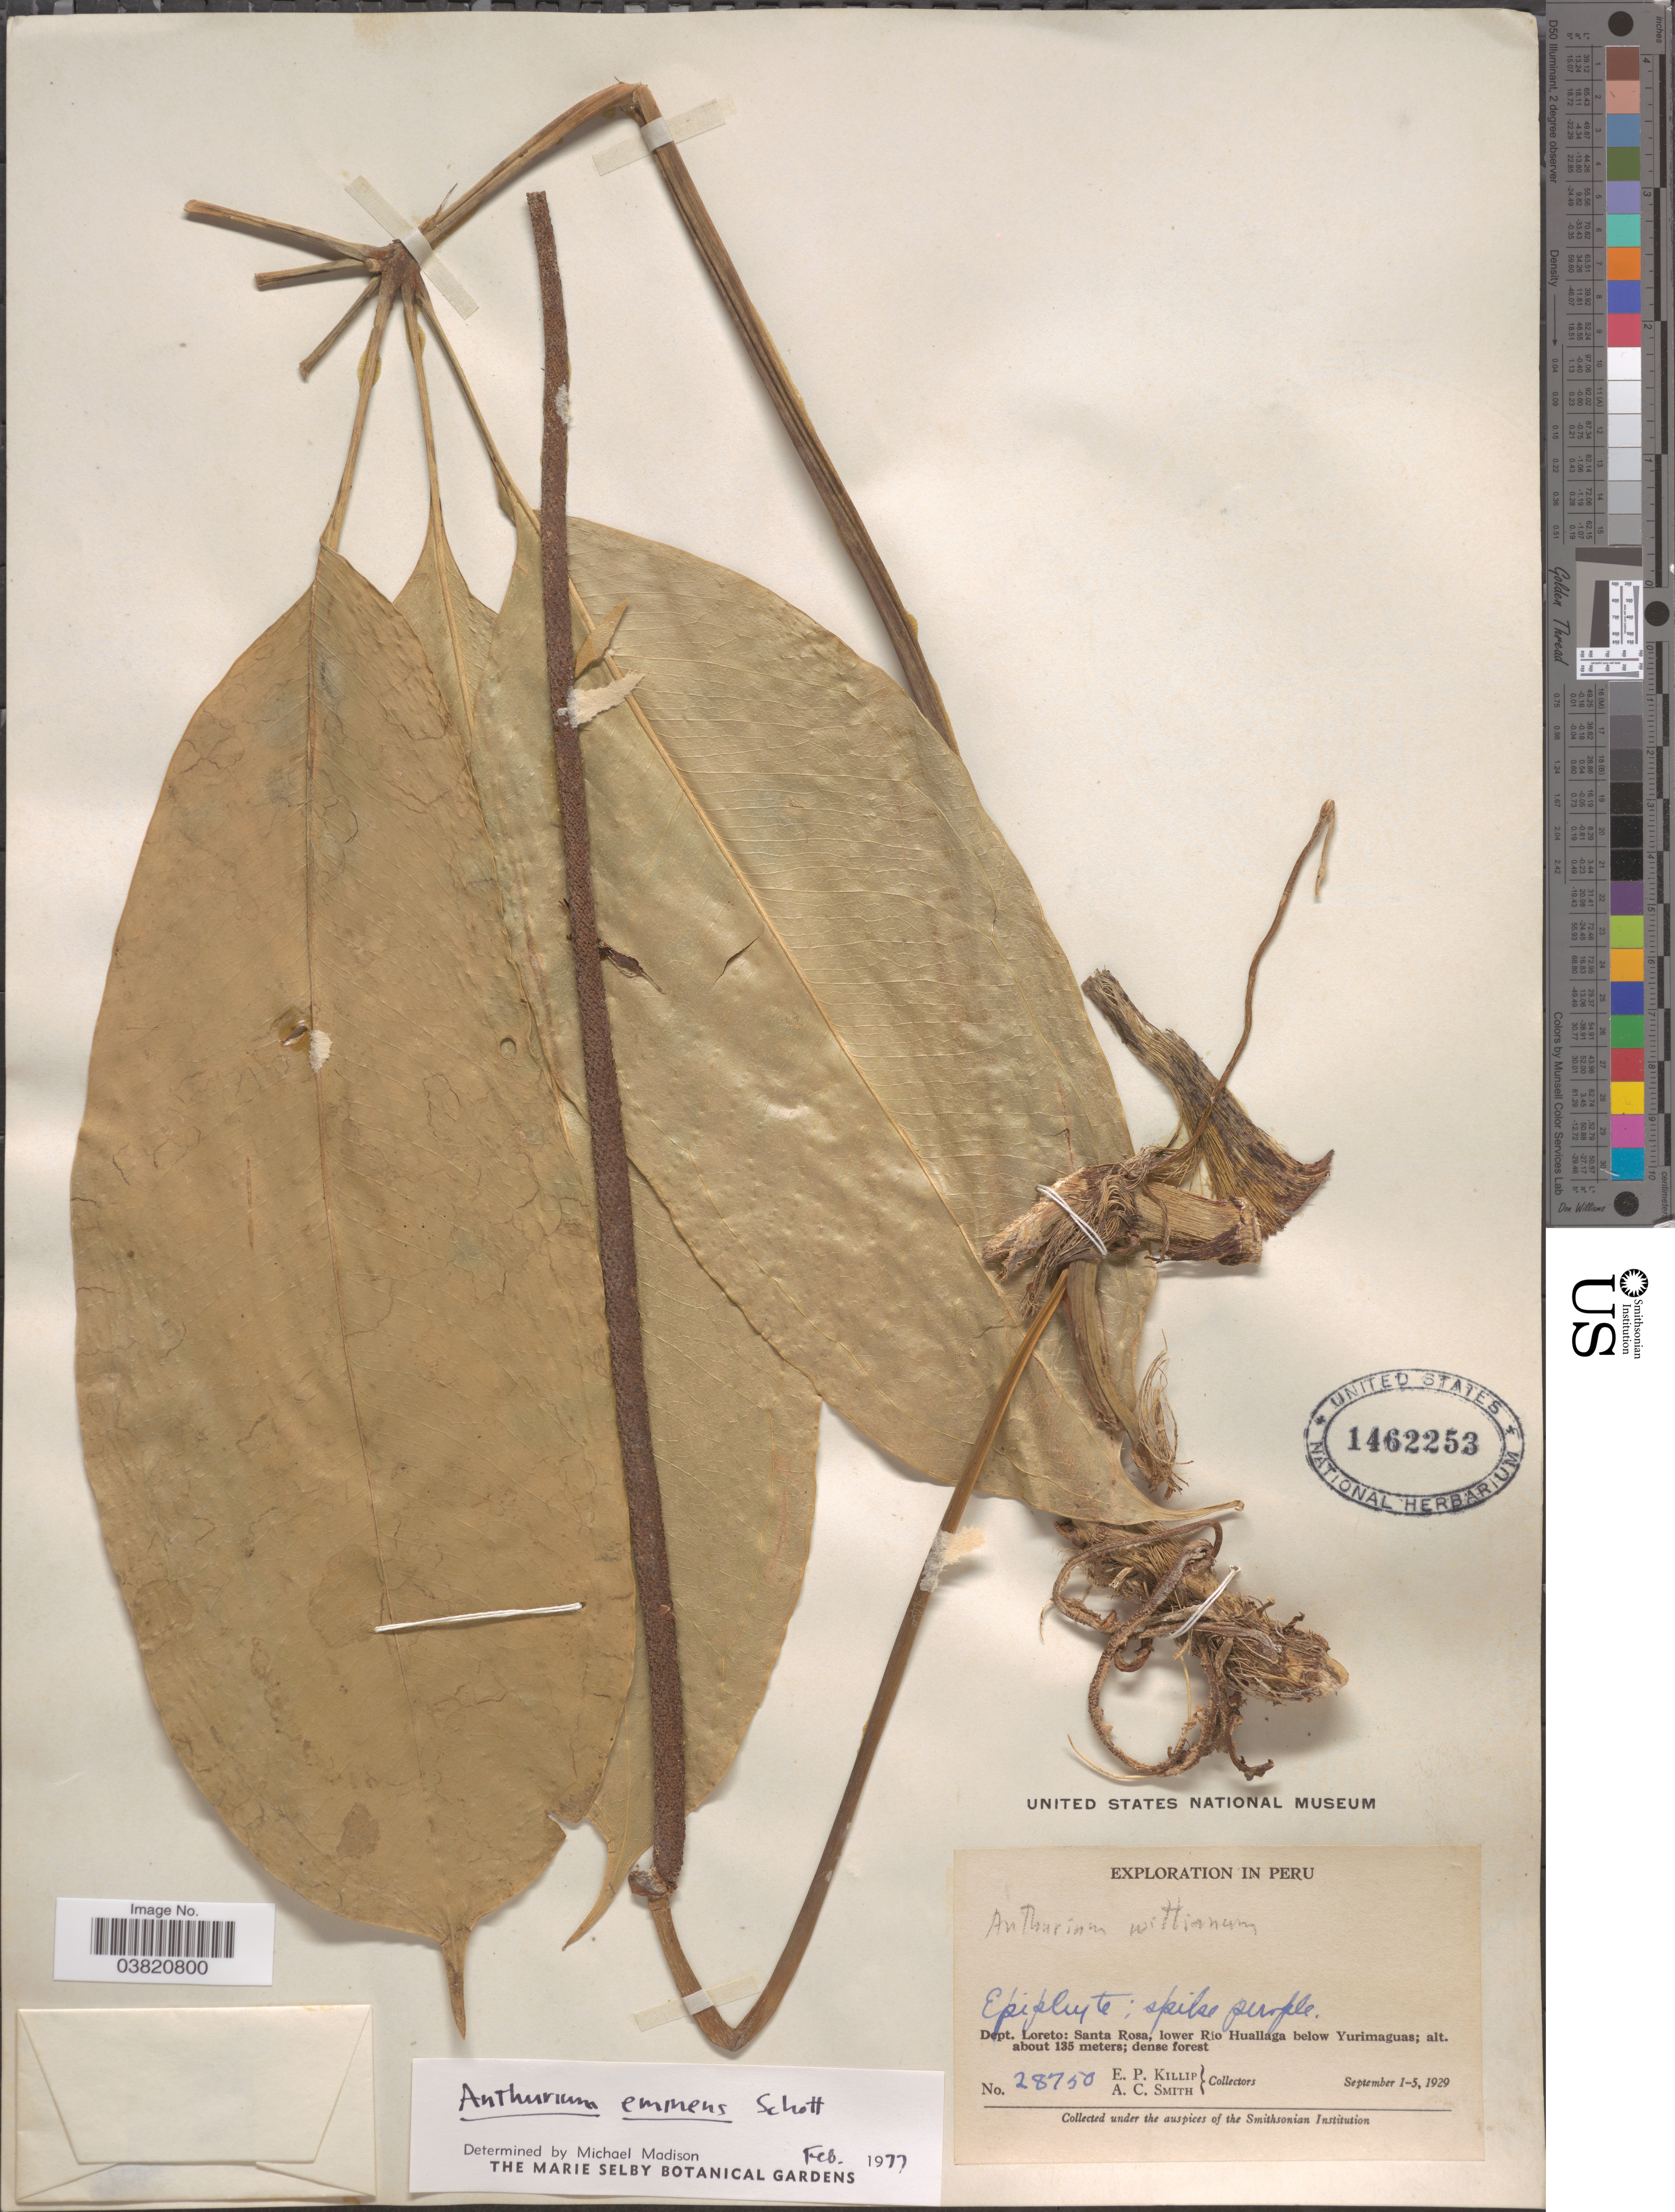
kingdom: Plantae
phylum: Tracheophyta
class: Liliopsida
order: Alismatales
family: Araceae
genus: Anthurium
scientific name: Anthurium eminens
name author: Schott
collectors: E. P. Killip & A. C. Smith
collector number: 28750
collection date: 1929-09-01/1929-09-05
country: Peru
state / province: Loreto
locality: Dept. Loreto: Santa Rosa, lower Río Huallaga below Yurimaguas.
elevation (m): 135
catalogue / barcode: US 1462253